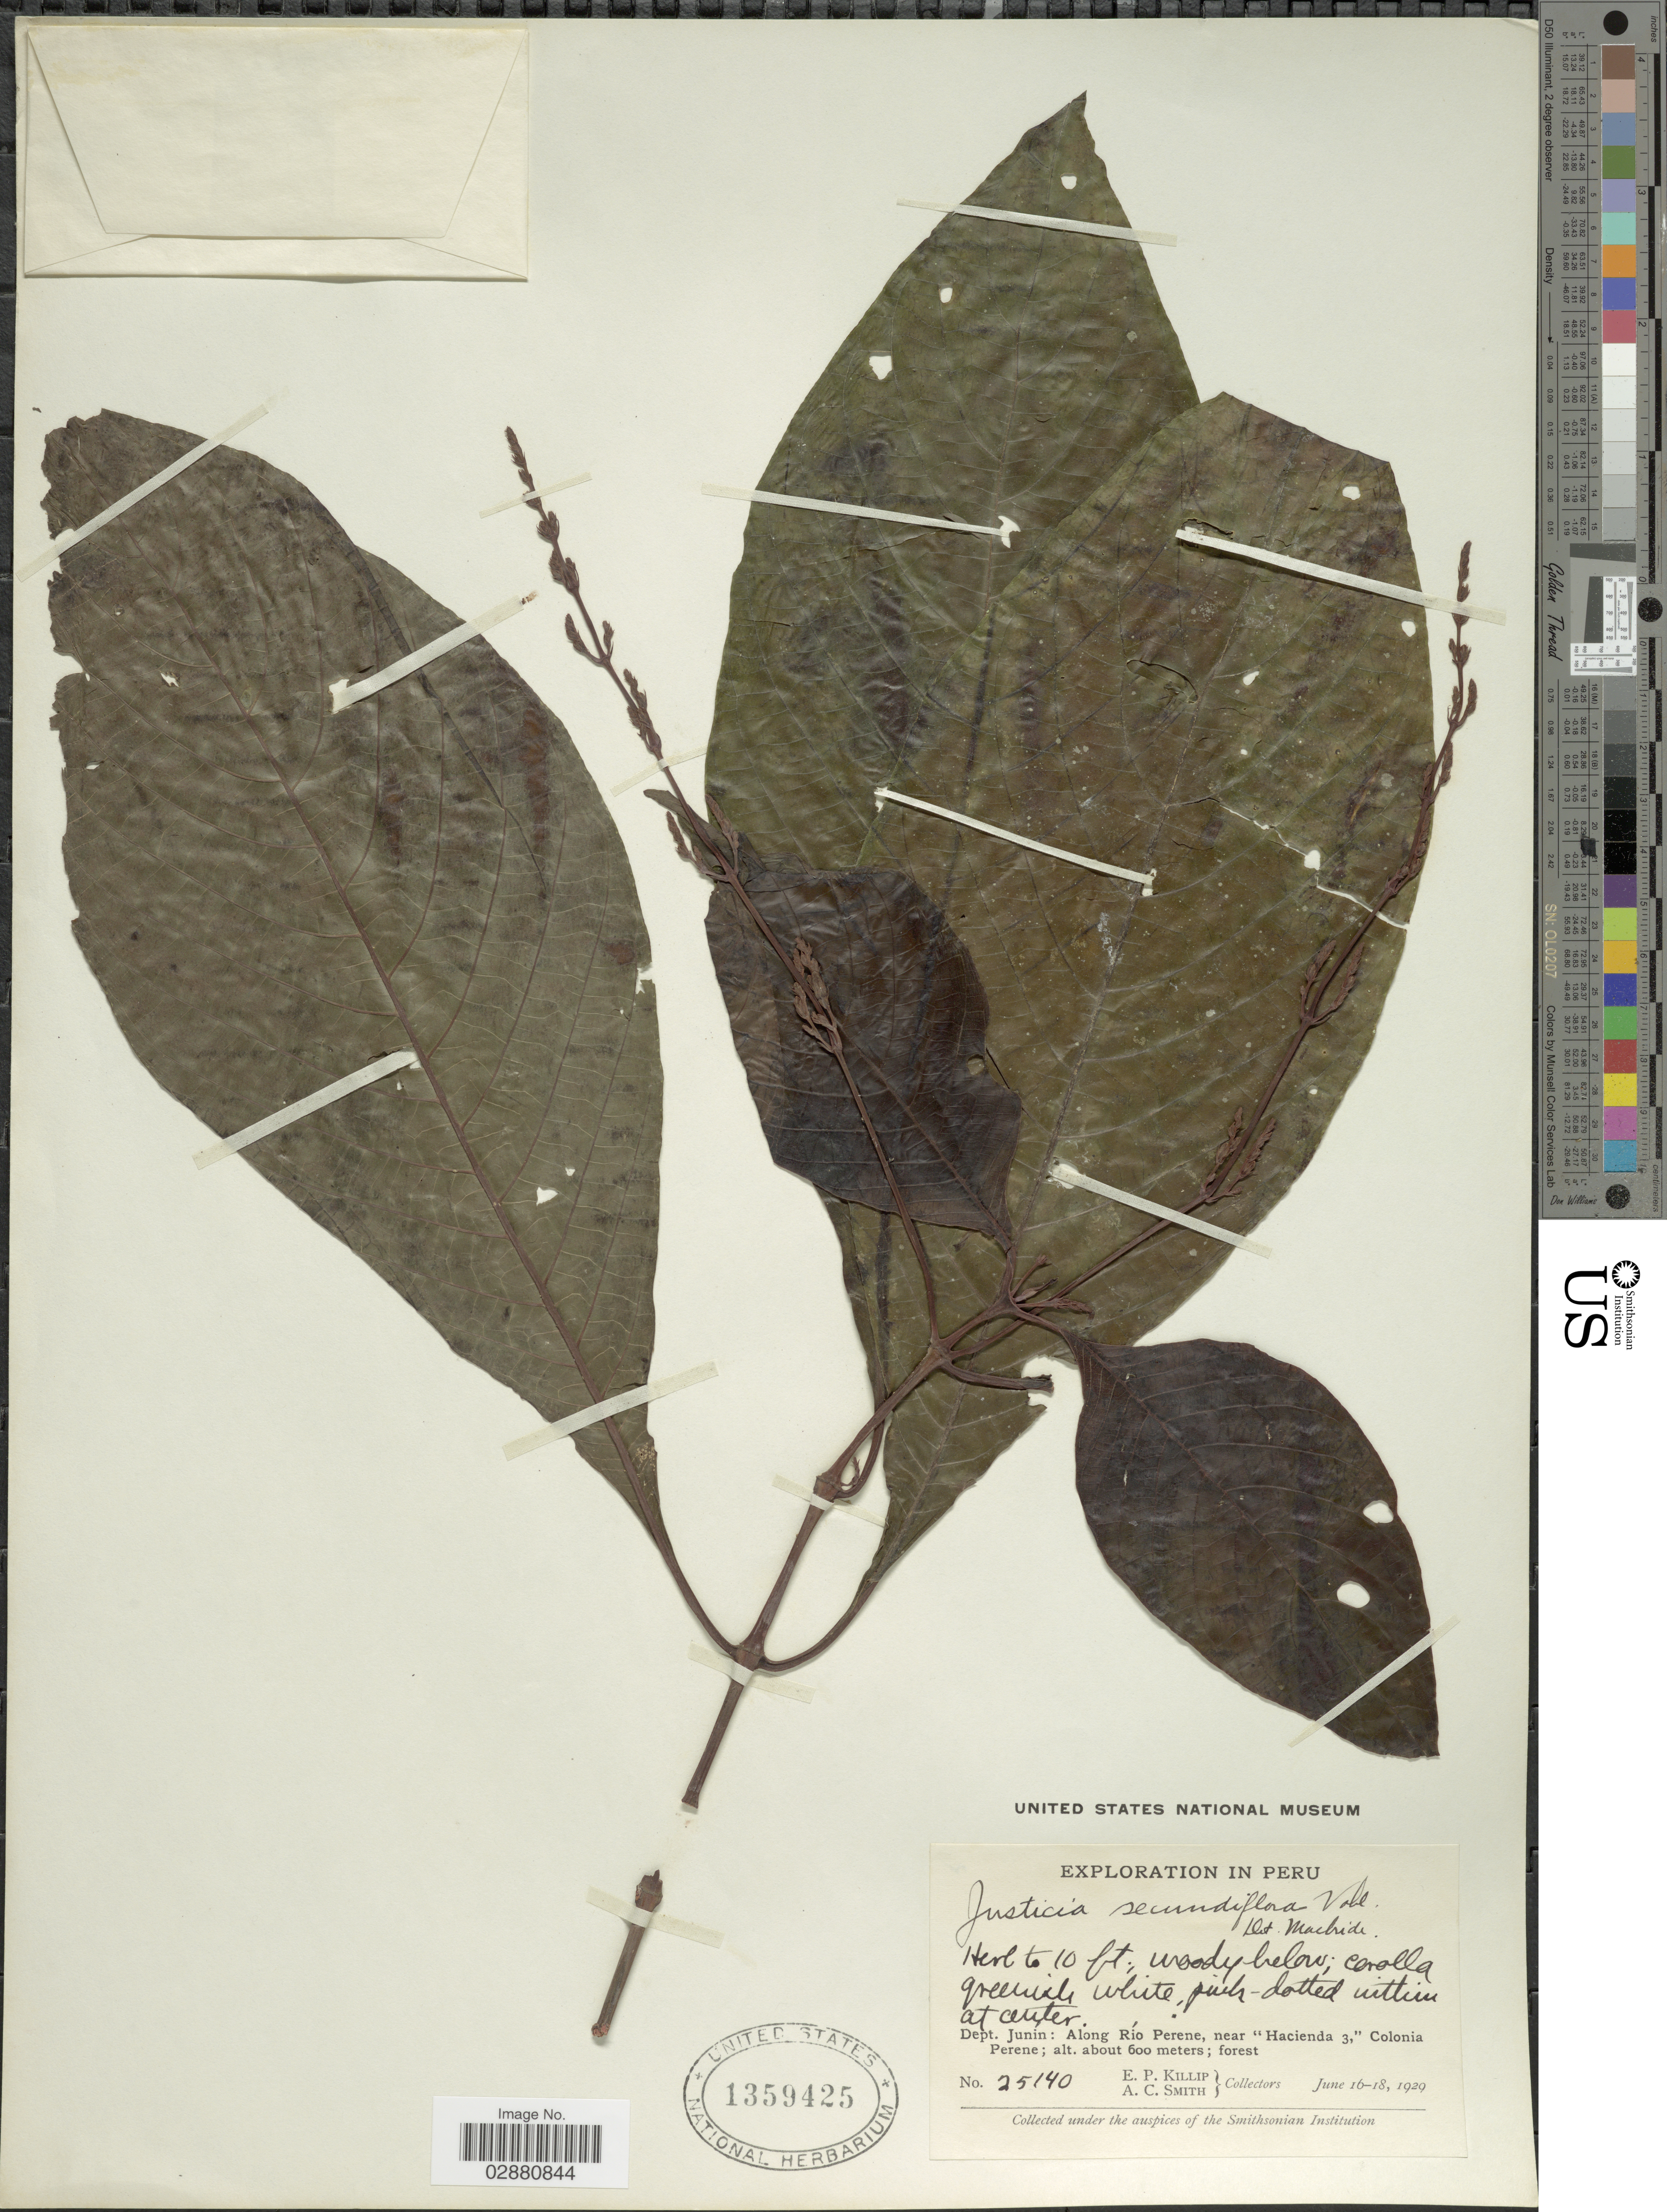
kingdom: Plantae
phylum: Tracheophyta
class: Magnoliopsida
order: Lamiales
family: Acanthaceae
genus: Justicia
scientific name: Justicia secundiflora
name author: (Ruiz & Pav.) Vahl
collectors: E. P. Killip & A. C. Smith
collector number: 25140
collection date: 1929-06-16/1929-06-18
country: Peru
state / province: Junín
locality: Dept. Junin: Along Río Perene, near "Hacienda 3", Colonia Perene.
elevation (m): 600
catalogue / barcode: US 1359425